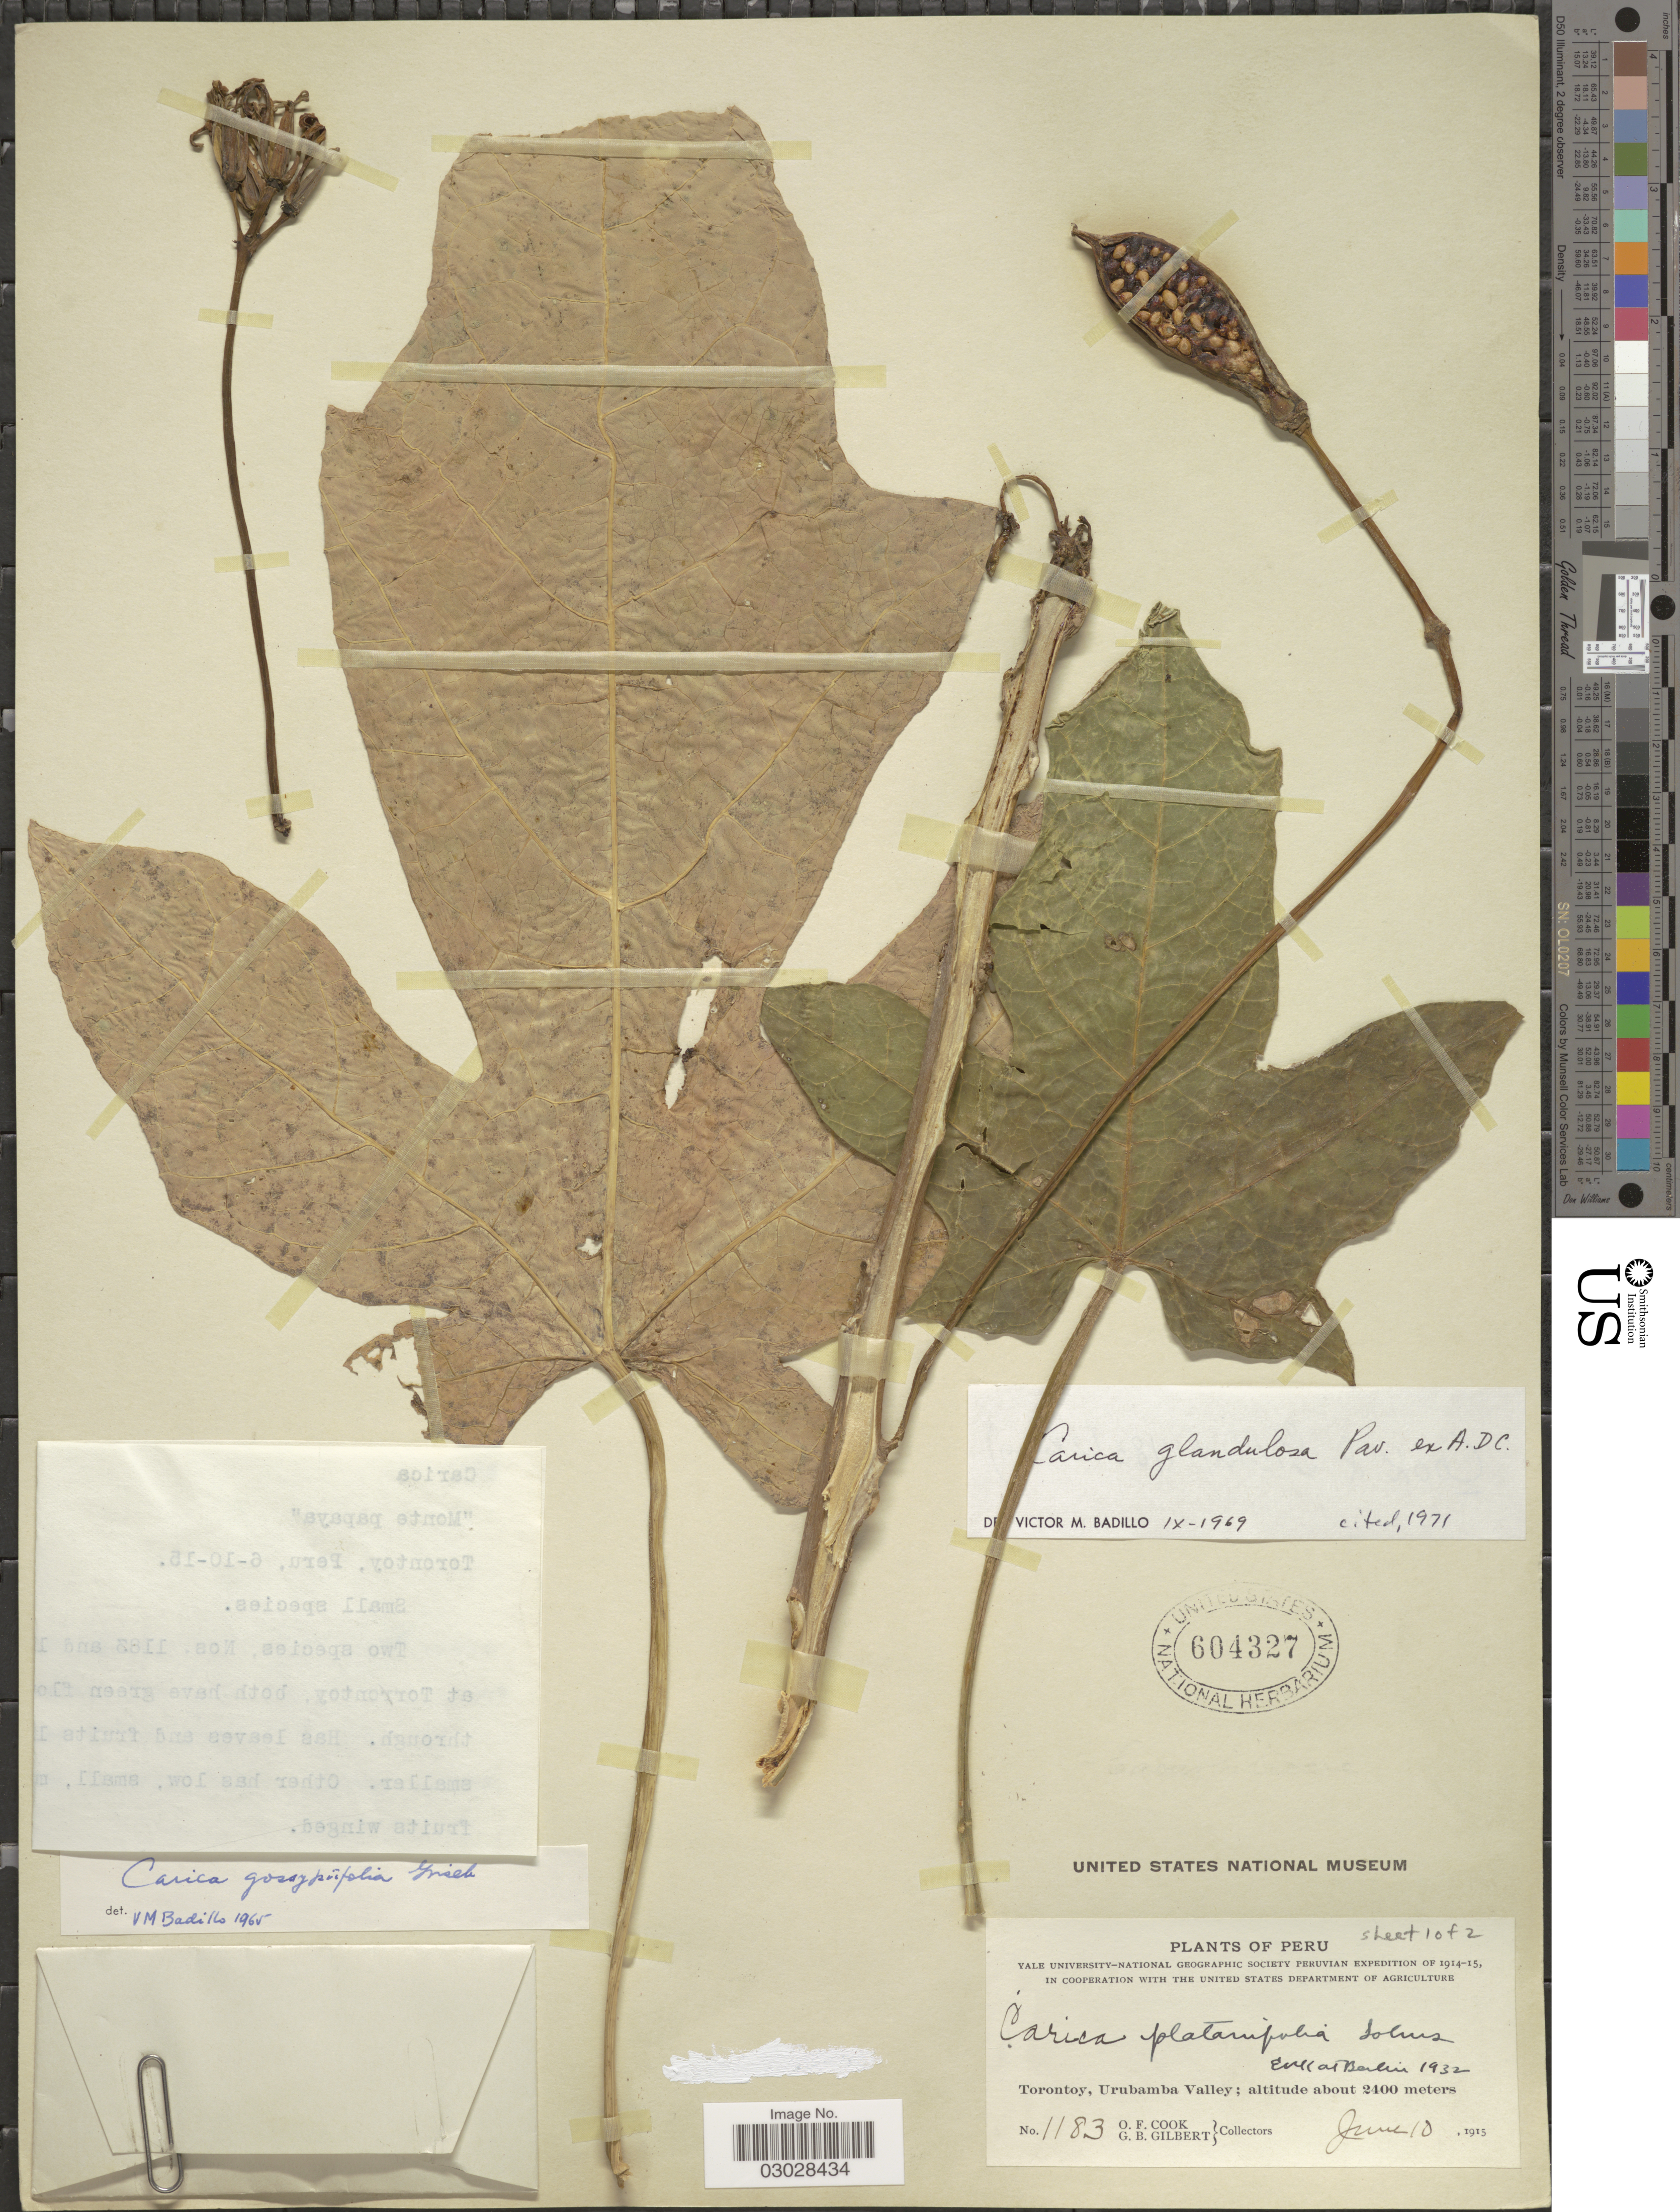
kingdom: Plantae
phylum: Tracheophyta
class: Magnoliopsida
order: Brassicales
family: Caricaceae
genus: Vasconcellea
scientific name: Vasconcellea glandulosa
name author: A. DC.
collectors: O. F. Cook & G. B. Gilbert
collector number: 1183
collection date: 1915-06-10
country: Peru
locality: Torontoy, Urubamba Valley.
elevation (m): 2400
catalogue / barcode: US 604327